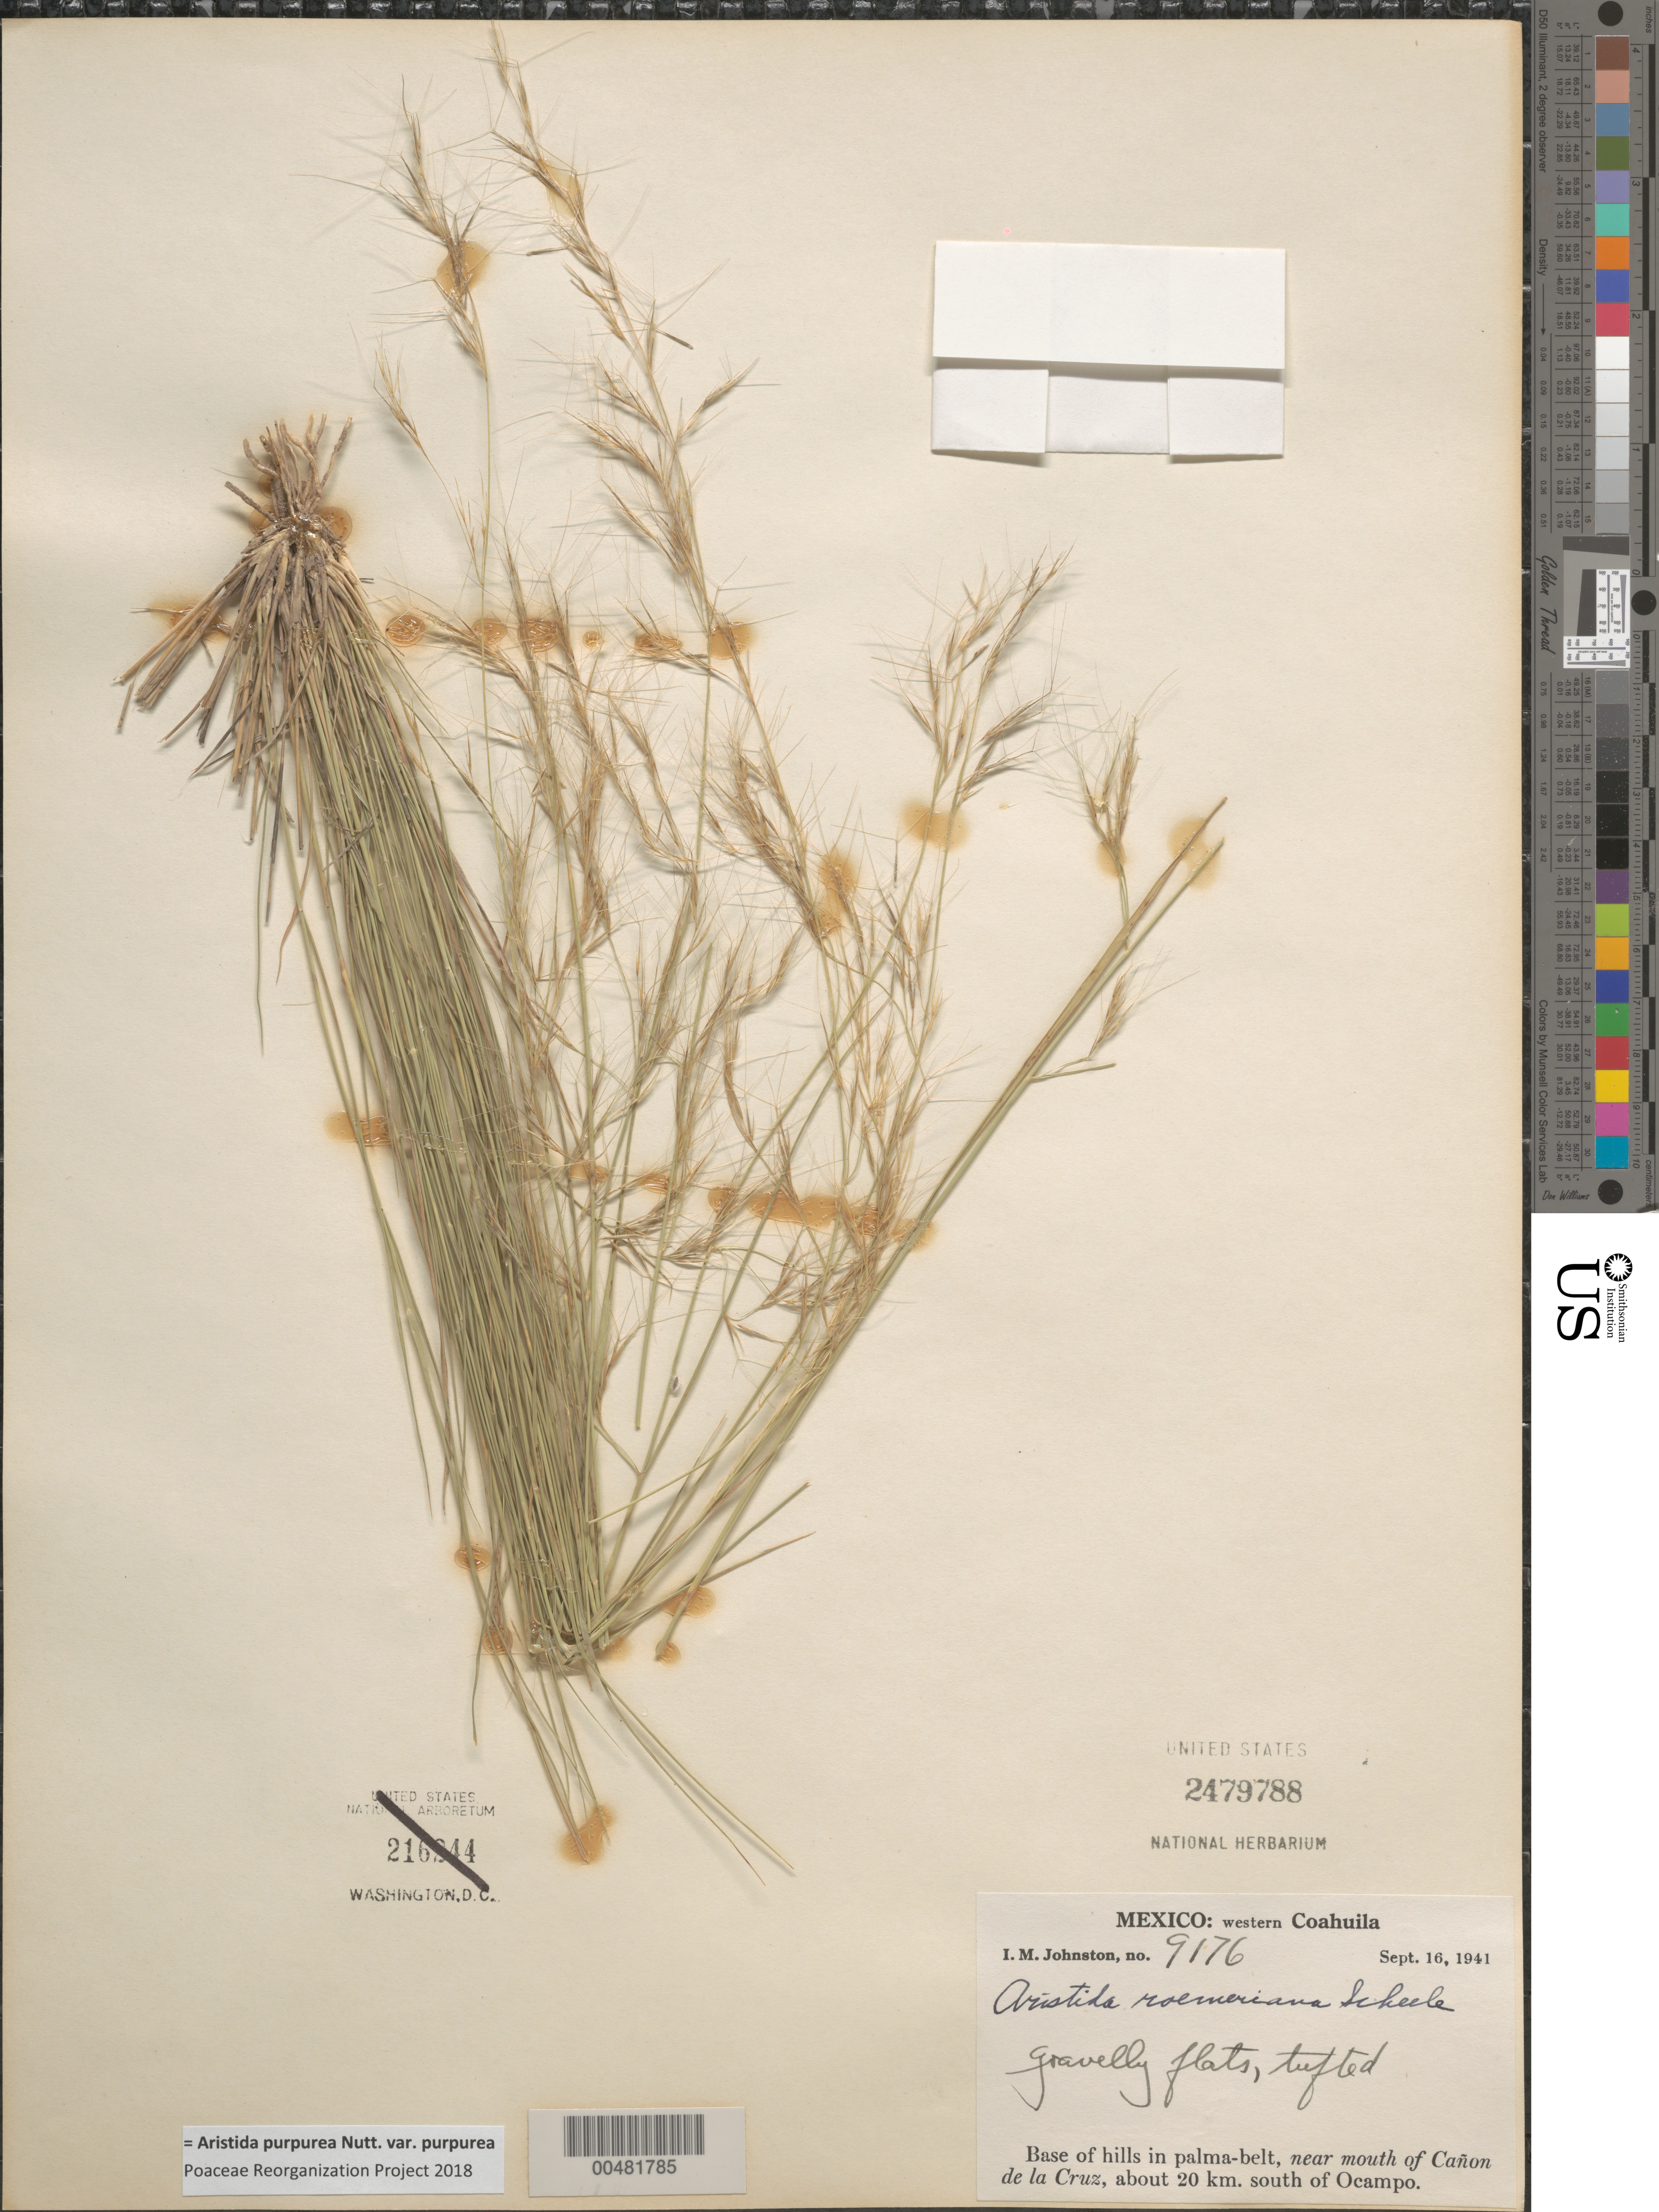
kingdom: Plantae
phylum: Tracheophyta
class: Liliopsida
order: Poales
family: Poaceae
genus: Aristida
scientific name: Aristida purpurea var. purpurea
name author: Nutt.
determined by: Poaceae Reorganization Project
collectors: I.M. Johnston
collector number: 9176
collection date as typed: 16 Sep 1941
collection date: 1941-09-16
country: Mexico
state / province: Coahuila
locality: Western Coahuila, near mouth of Cañon de la Cruz, about 20 km S of Ocampo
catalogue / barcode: US 2479788